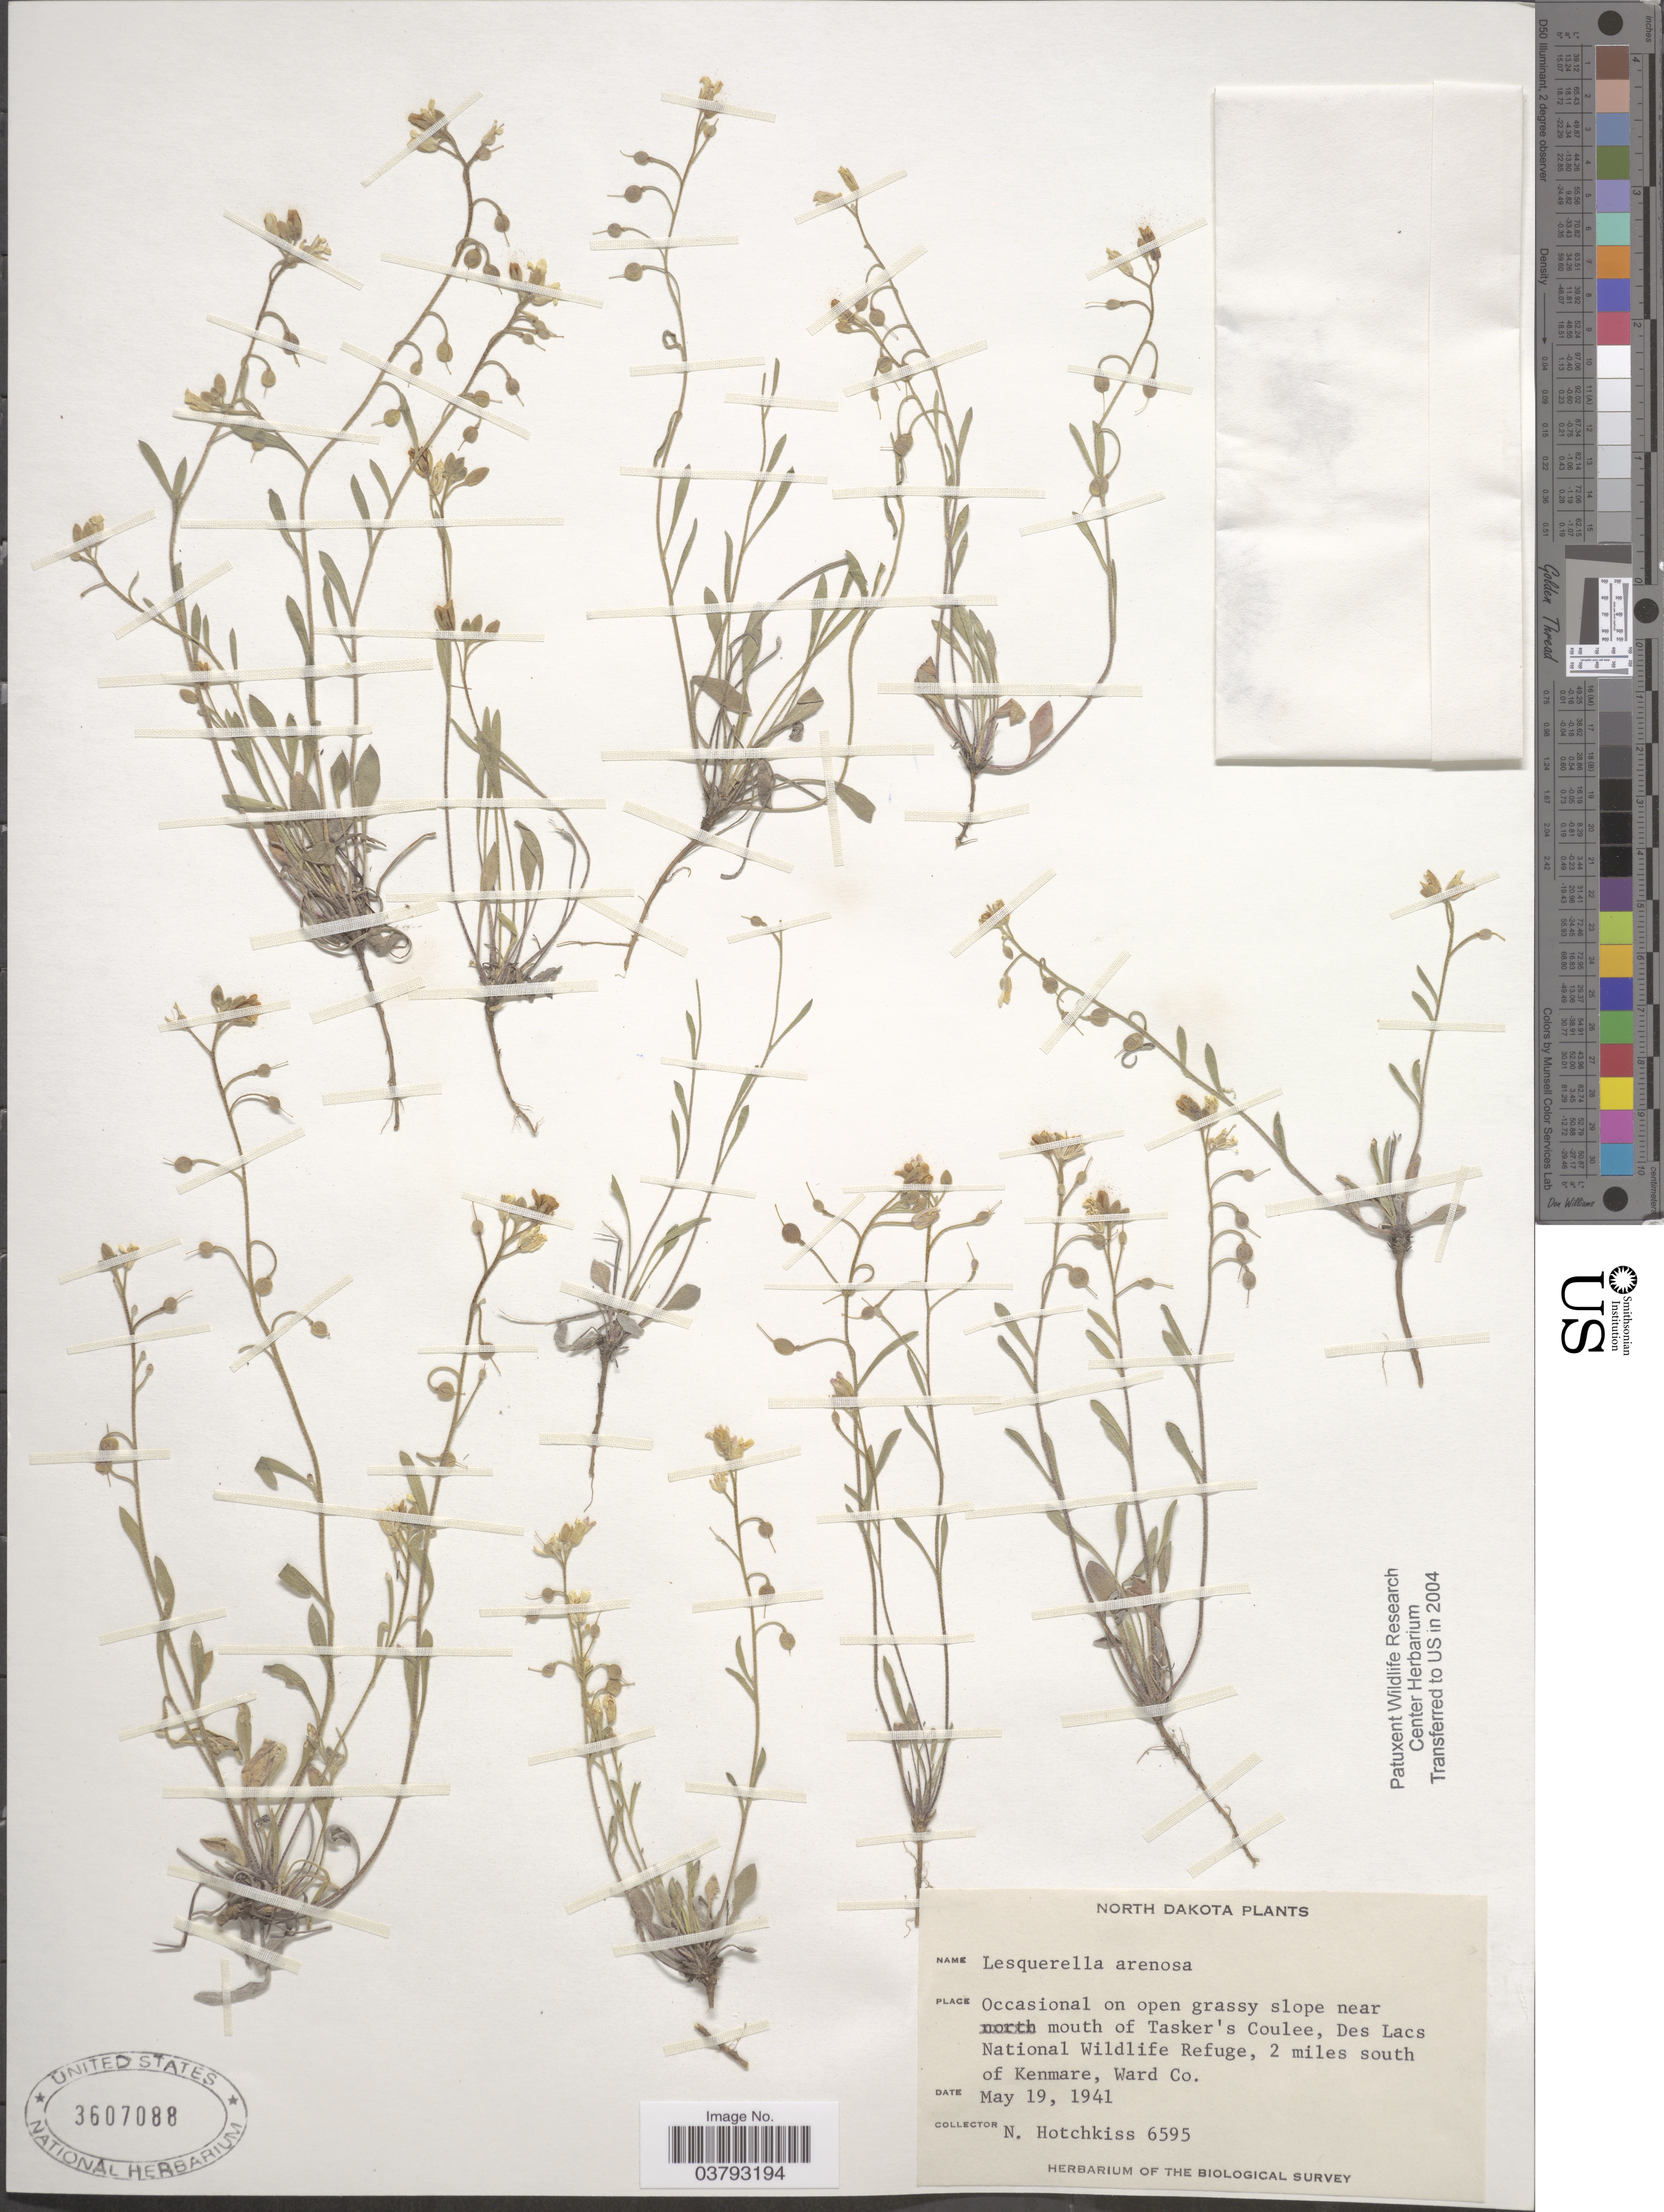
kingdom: Plantae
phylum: Tracheophyta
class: Magnoliopsida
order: Brassicales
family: Brassicaceae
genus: Lesquerella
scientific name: Lesquerella arenosa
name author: (Richardson) Rydb.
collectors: N. Hotchkiss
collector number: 6595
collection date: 1941-05-19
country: United States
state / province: North Dakota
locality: Near mouth of Tasker's Coulee, Des Lacs National Wildlife Refuge, 2 miles south of Kenmare, Ward Co.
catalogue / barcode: US 3607088